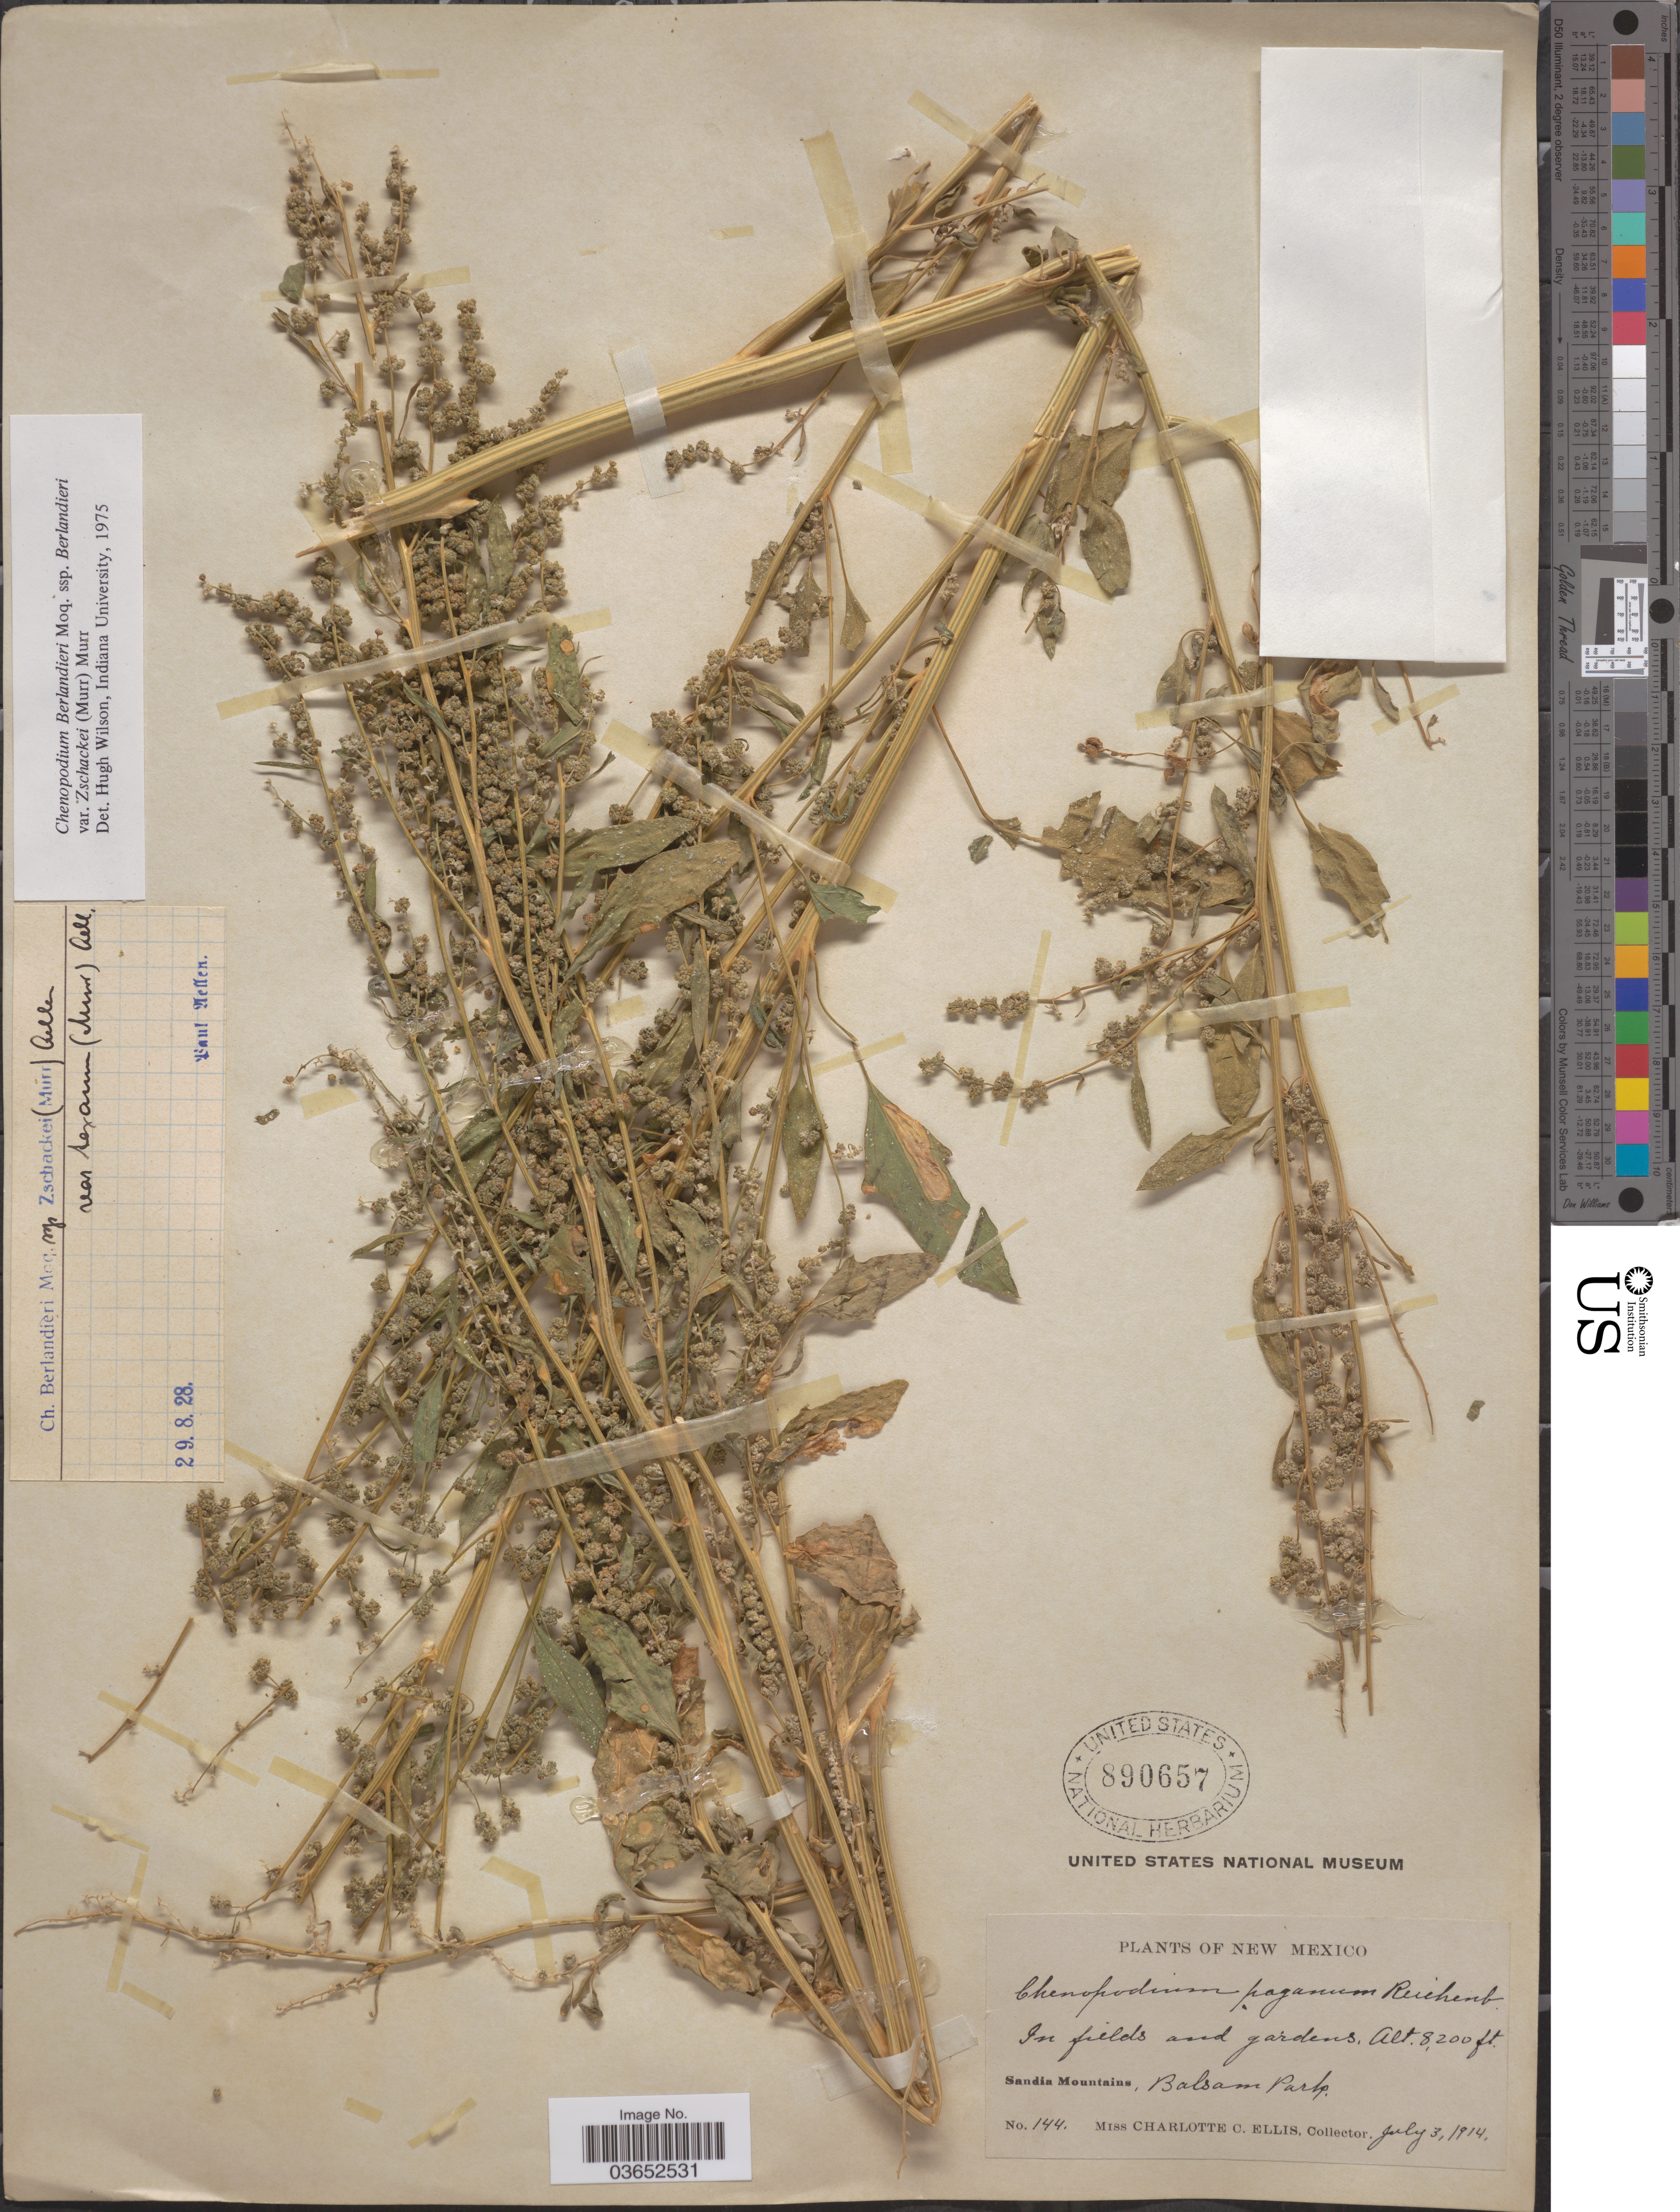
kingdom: Plantae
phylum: Tracheophyta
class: Magnoliopsida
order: Caryophyllales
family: Amaranthaceae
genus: Chenopodium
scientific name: Chenopodium berlandieri var. typicum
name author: A. Ludw. ex Graebn.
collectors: C. C. Ellis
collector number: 144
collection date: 1914-07-03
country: United States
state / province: New Mexico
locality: In fields and gardens. Sandia Mountains, Balsam Park.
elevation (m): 2499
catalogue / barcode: US 890657